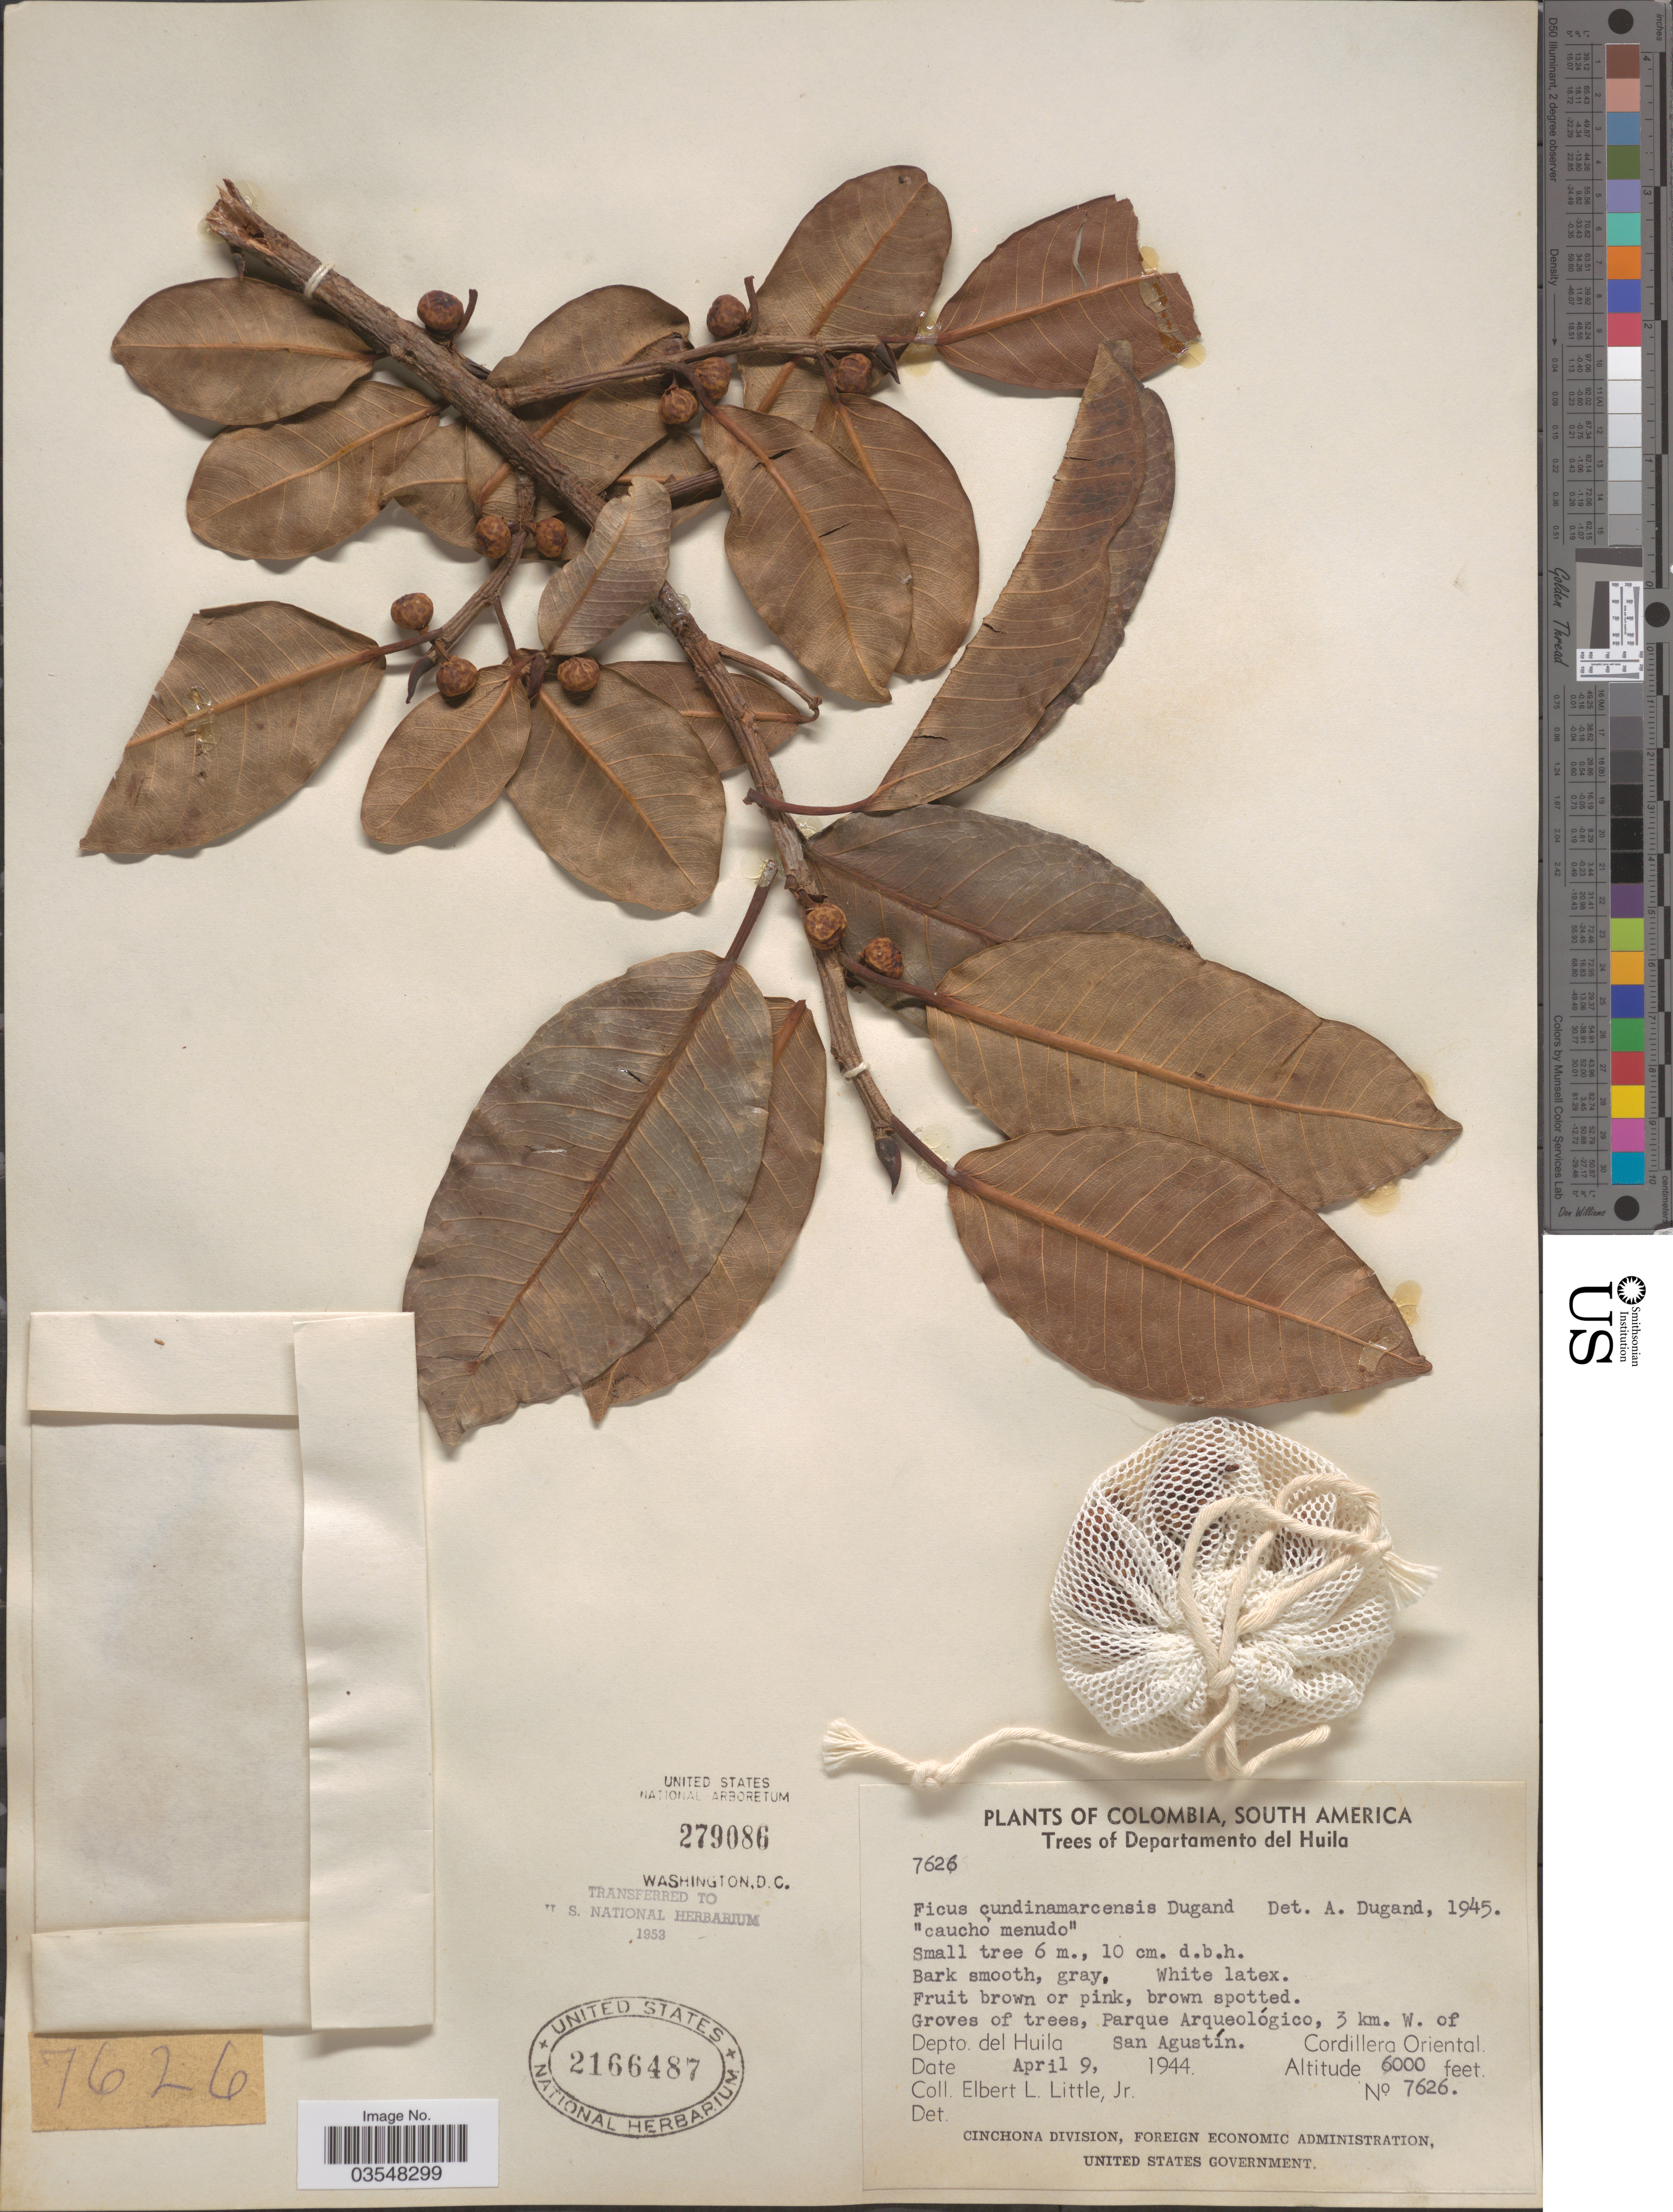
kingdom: Plantae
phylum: Tracheophyta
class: Magnoliopsida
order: Rosales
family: Moraceae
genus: Ficus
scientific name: Ficus cundinamarcensis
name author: Dugand G.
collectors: E. L. Little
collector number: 7626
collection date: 1944-04-09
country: Colombia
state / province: Huila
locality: Groves of trees, Parque Arqueológico, 3 km. W. of San Agustín. Depto. del Huila. Cordillera Oriental.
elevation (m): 1829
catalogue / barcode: US 2166487